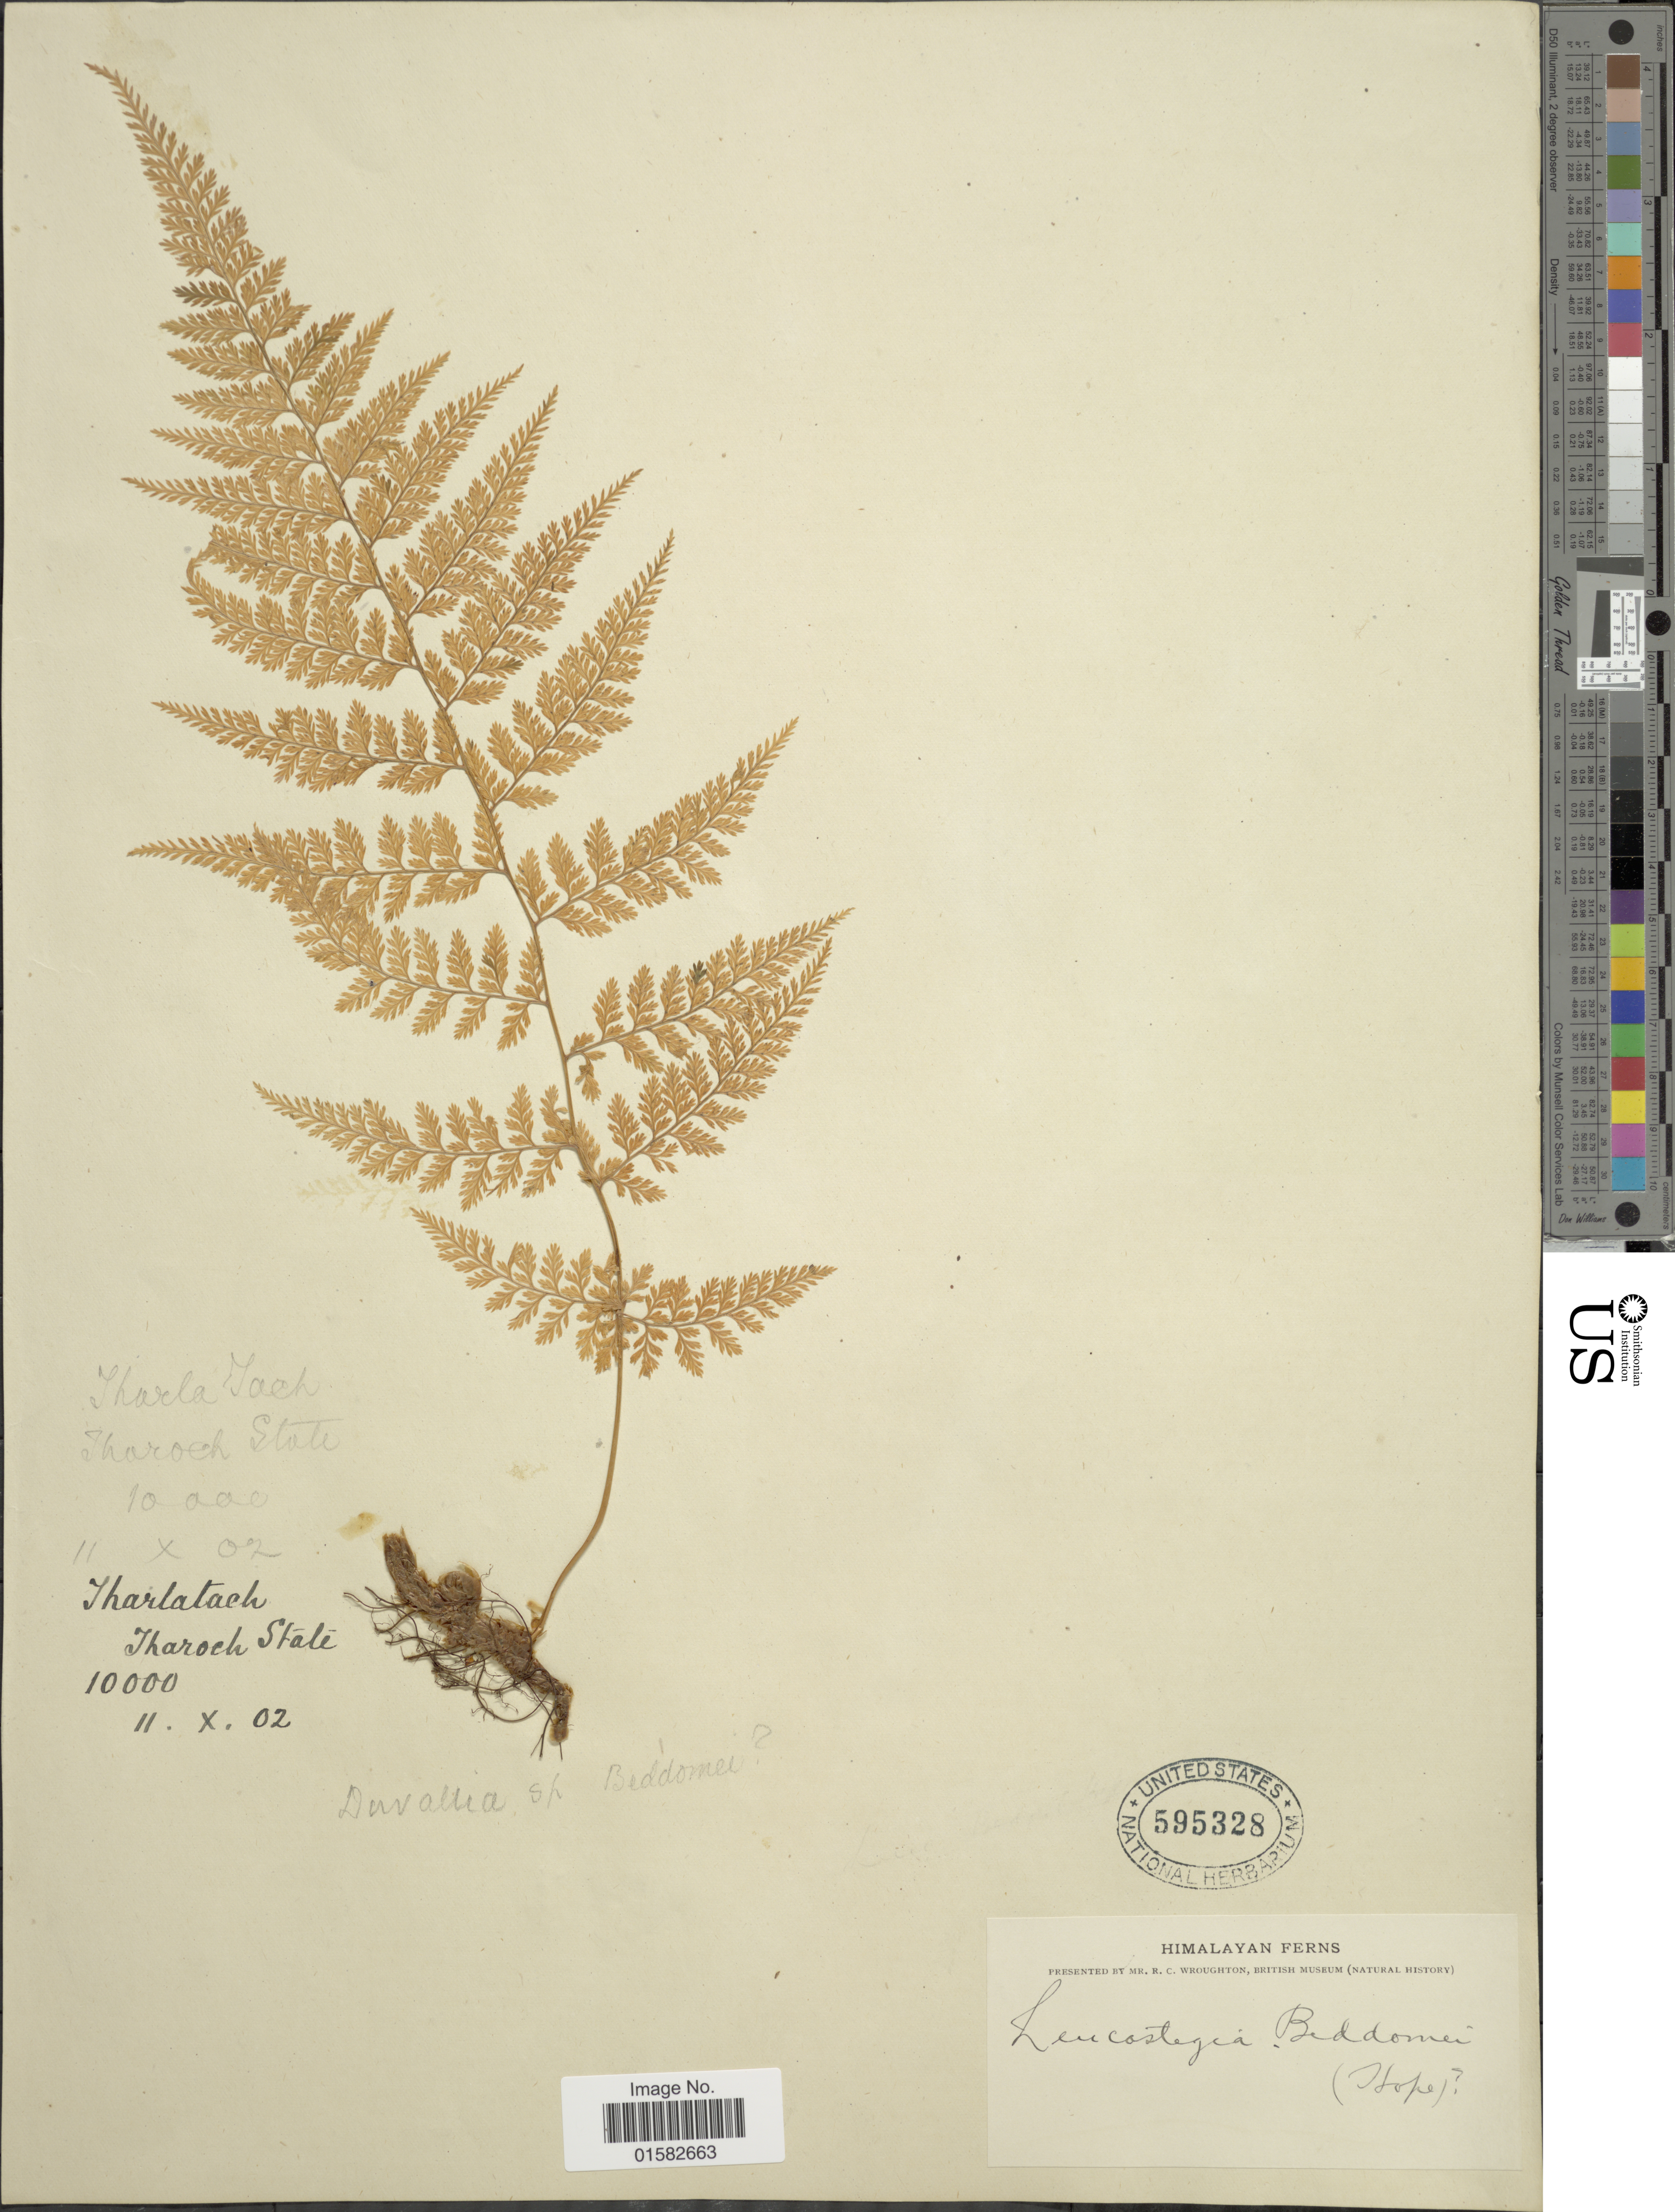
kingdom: Plantae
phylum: Tracheophyta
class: Polypodiopsida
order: Polypodiales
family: Davalliaceae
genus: Davallia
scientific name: Davallia beddomei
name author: C. Hope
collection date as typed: Transcribed d/m/y: 11/10/2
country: India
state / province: Himachal Pradesh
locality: Iharlatach, Tharoch state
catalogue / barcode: US 595328